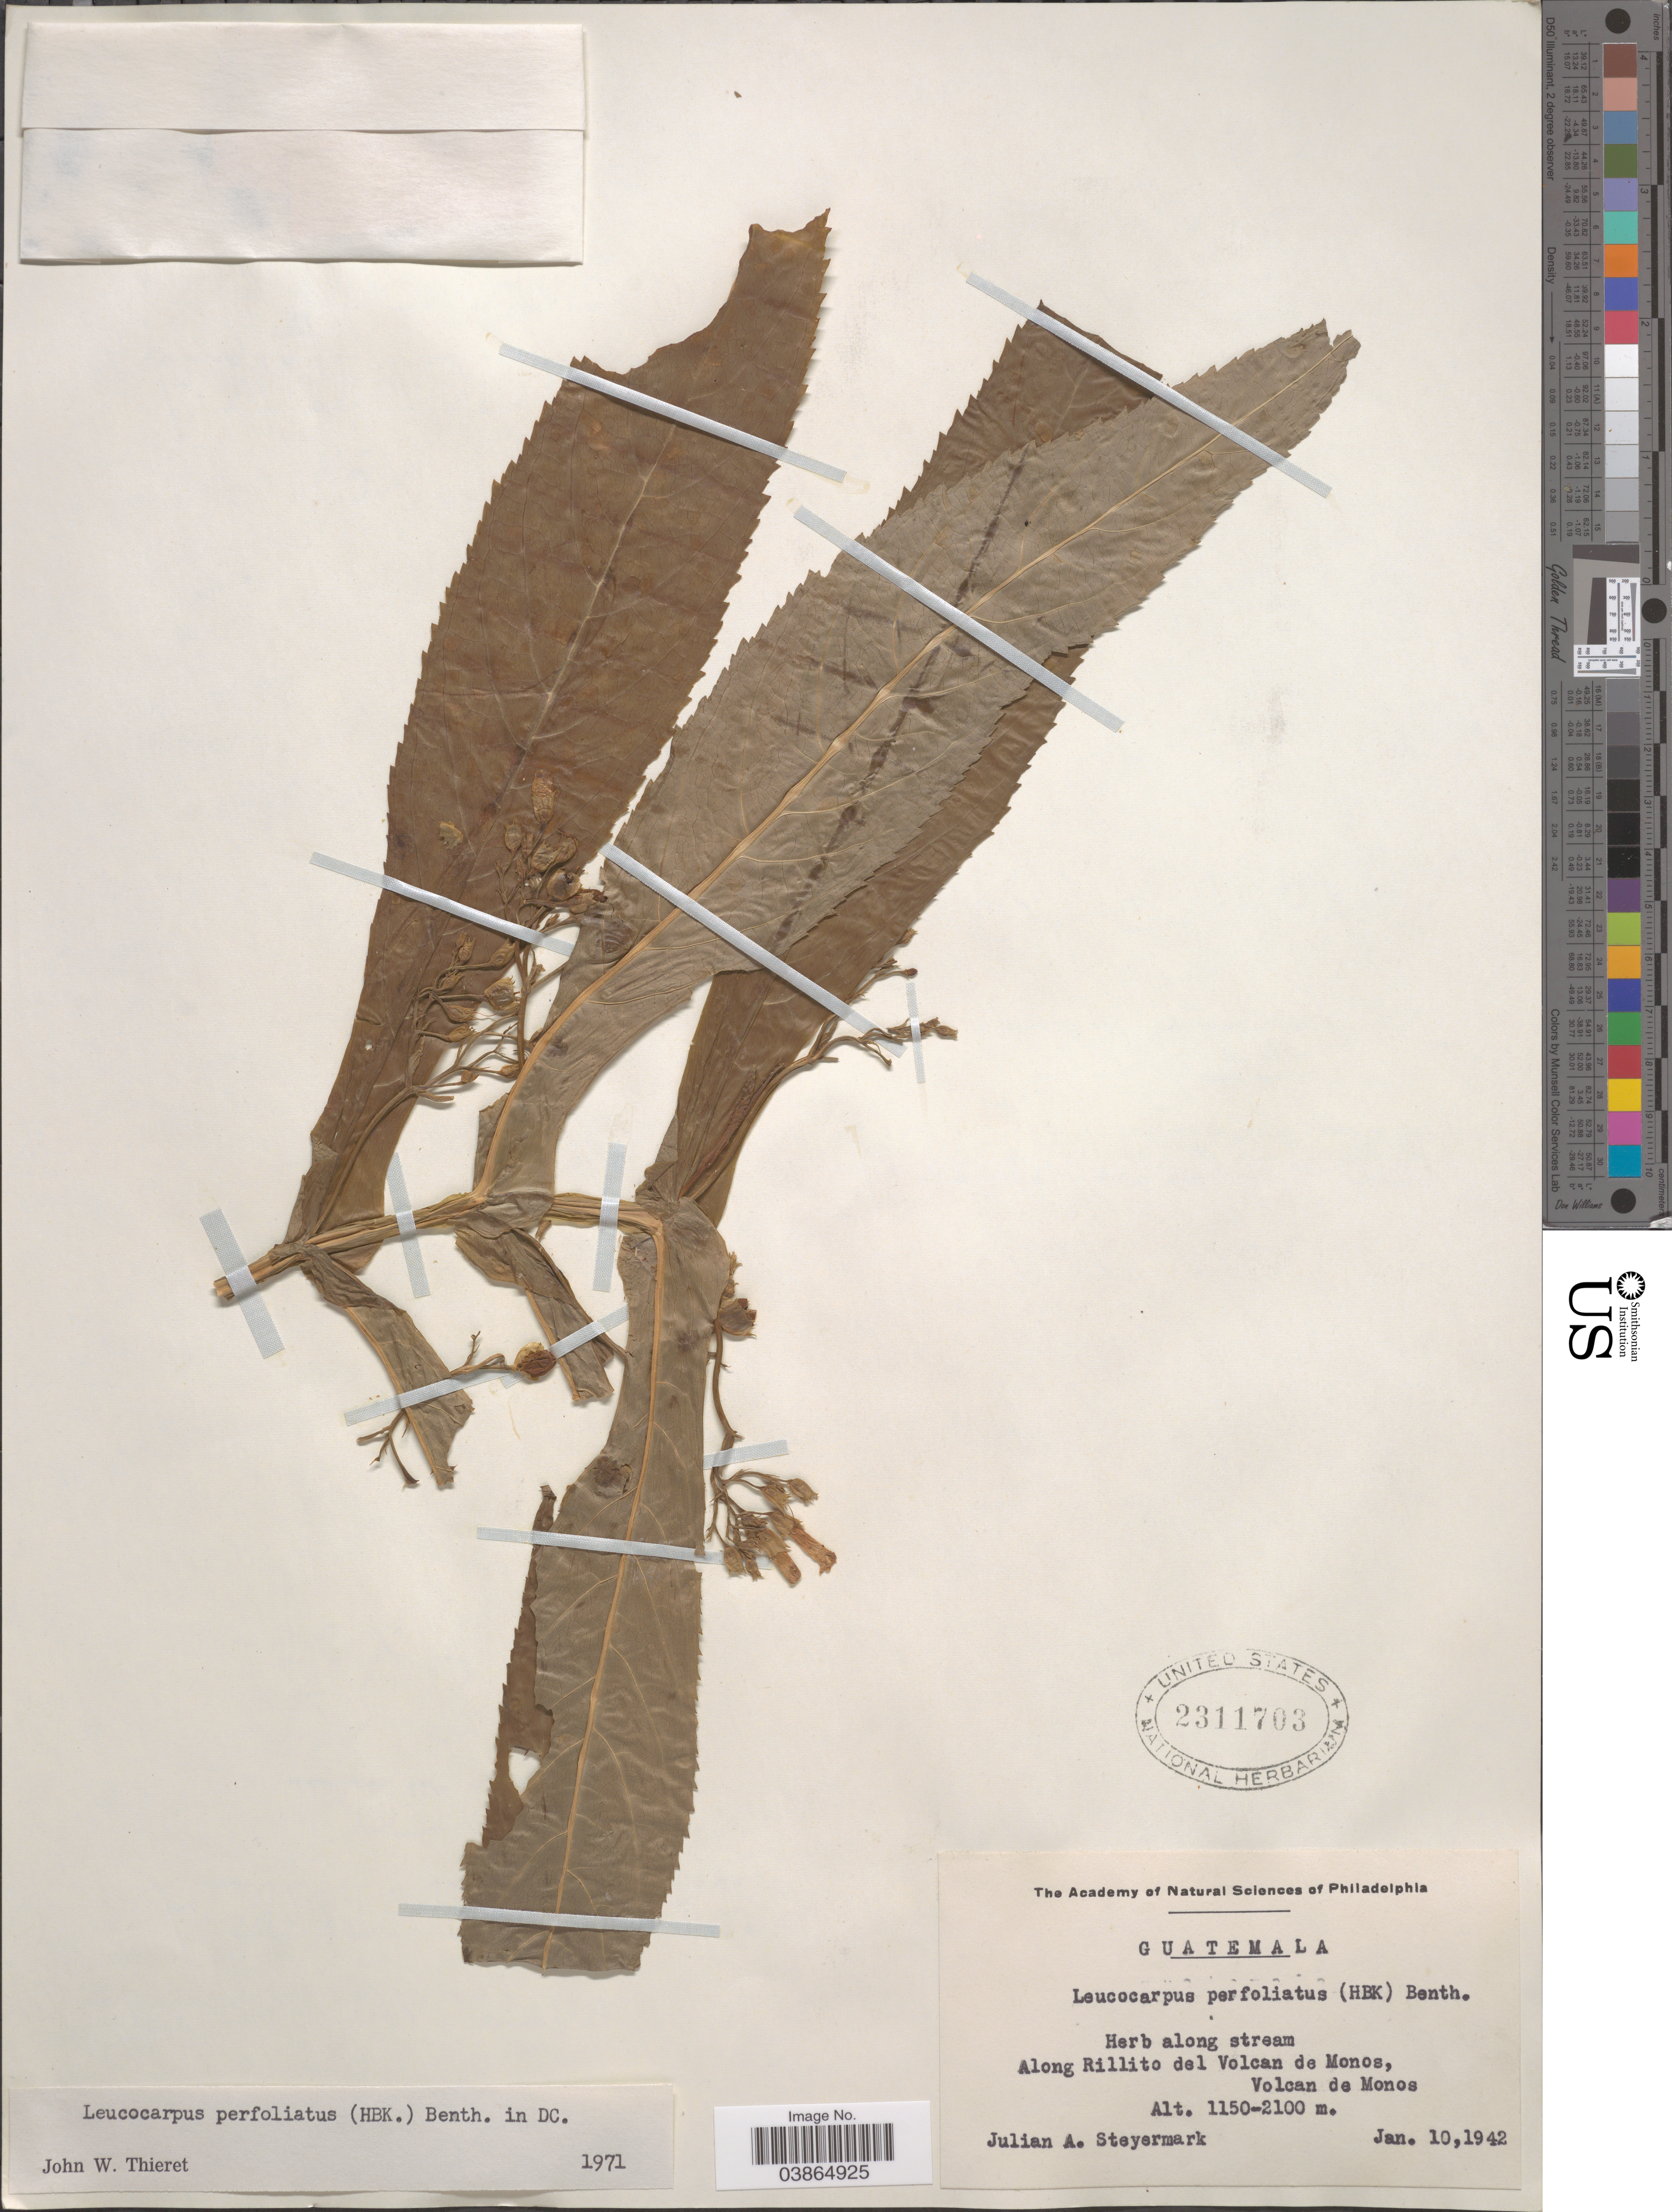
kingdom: Plantae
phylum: Tracheophyta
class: Magnoliopsida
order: Lamiales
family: Phrymaceae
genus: Leucocarpus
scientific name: Leucocarpus perfoliatus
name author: (Kunth) Benth.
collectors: J. Steyermark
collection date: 1942-01-10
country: Guatemala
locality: Along Rillito del Volcan de Monos, Volcan de Monos.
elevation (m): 1150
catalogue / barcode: US 2311703